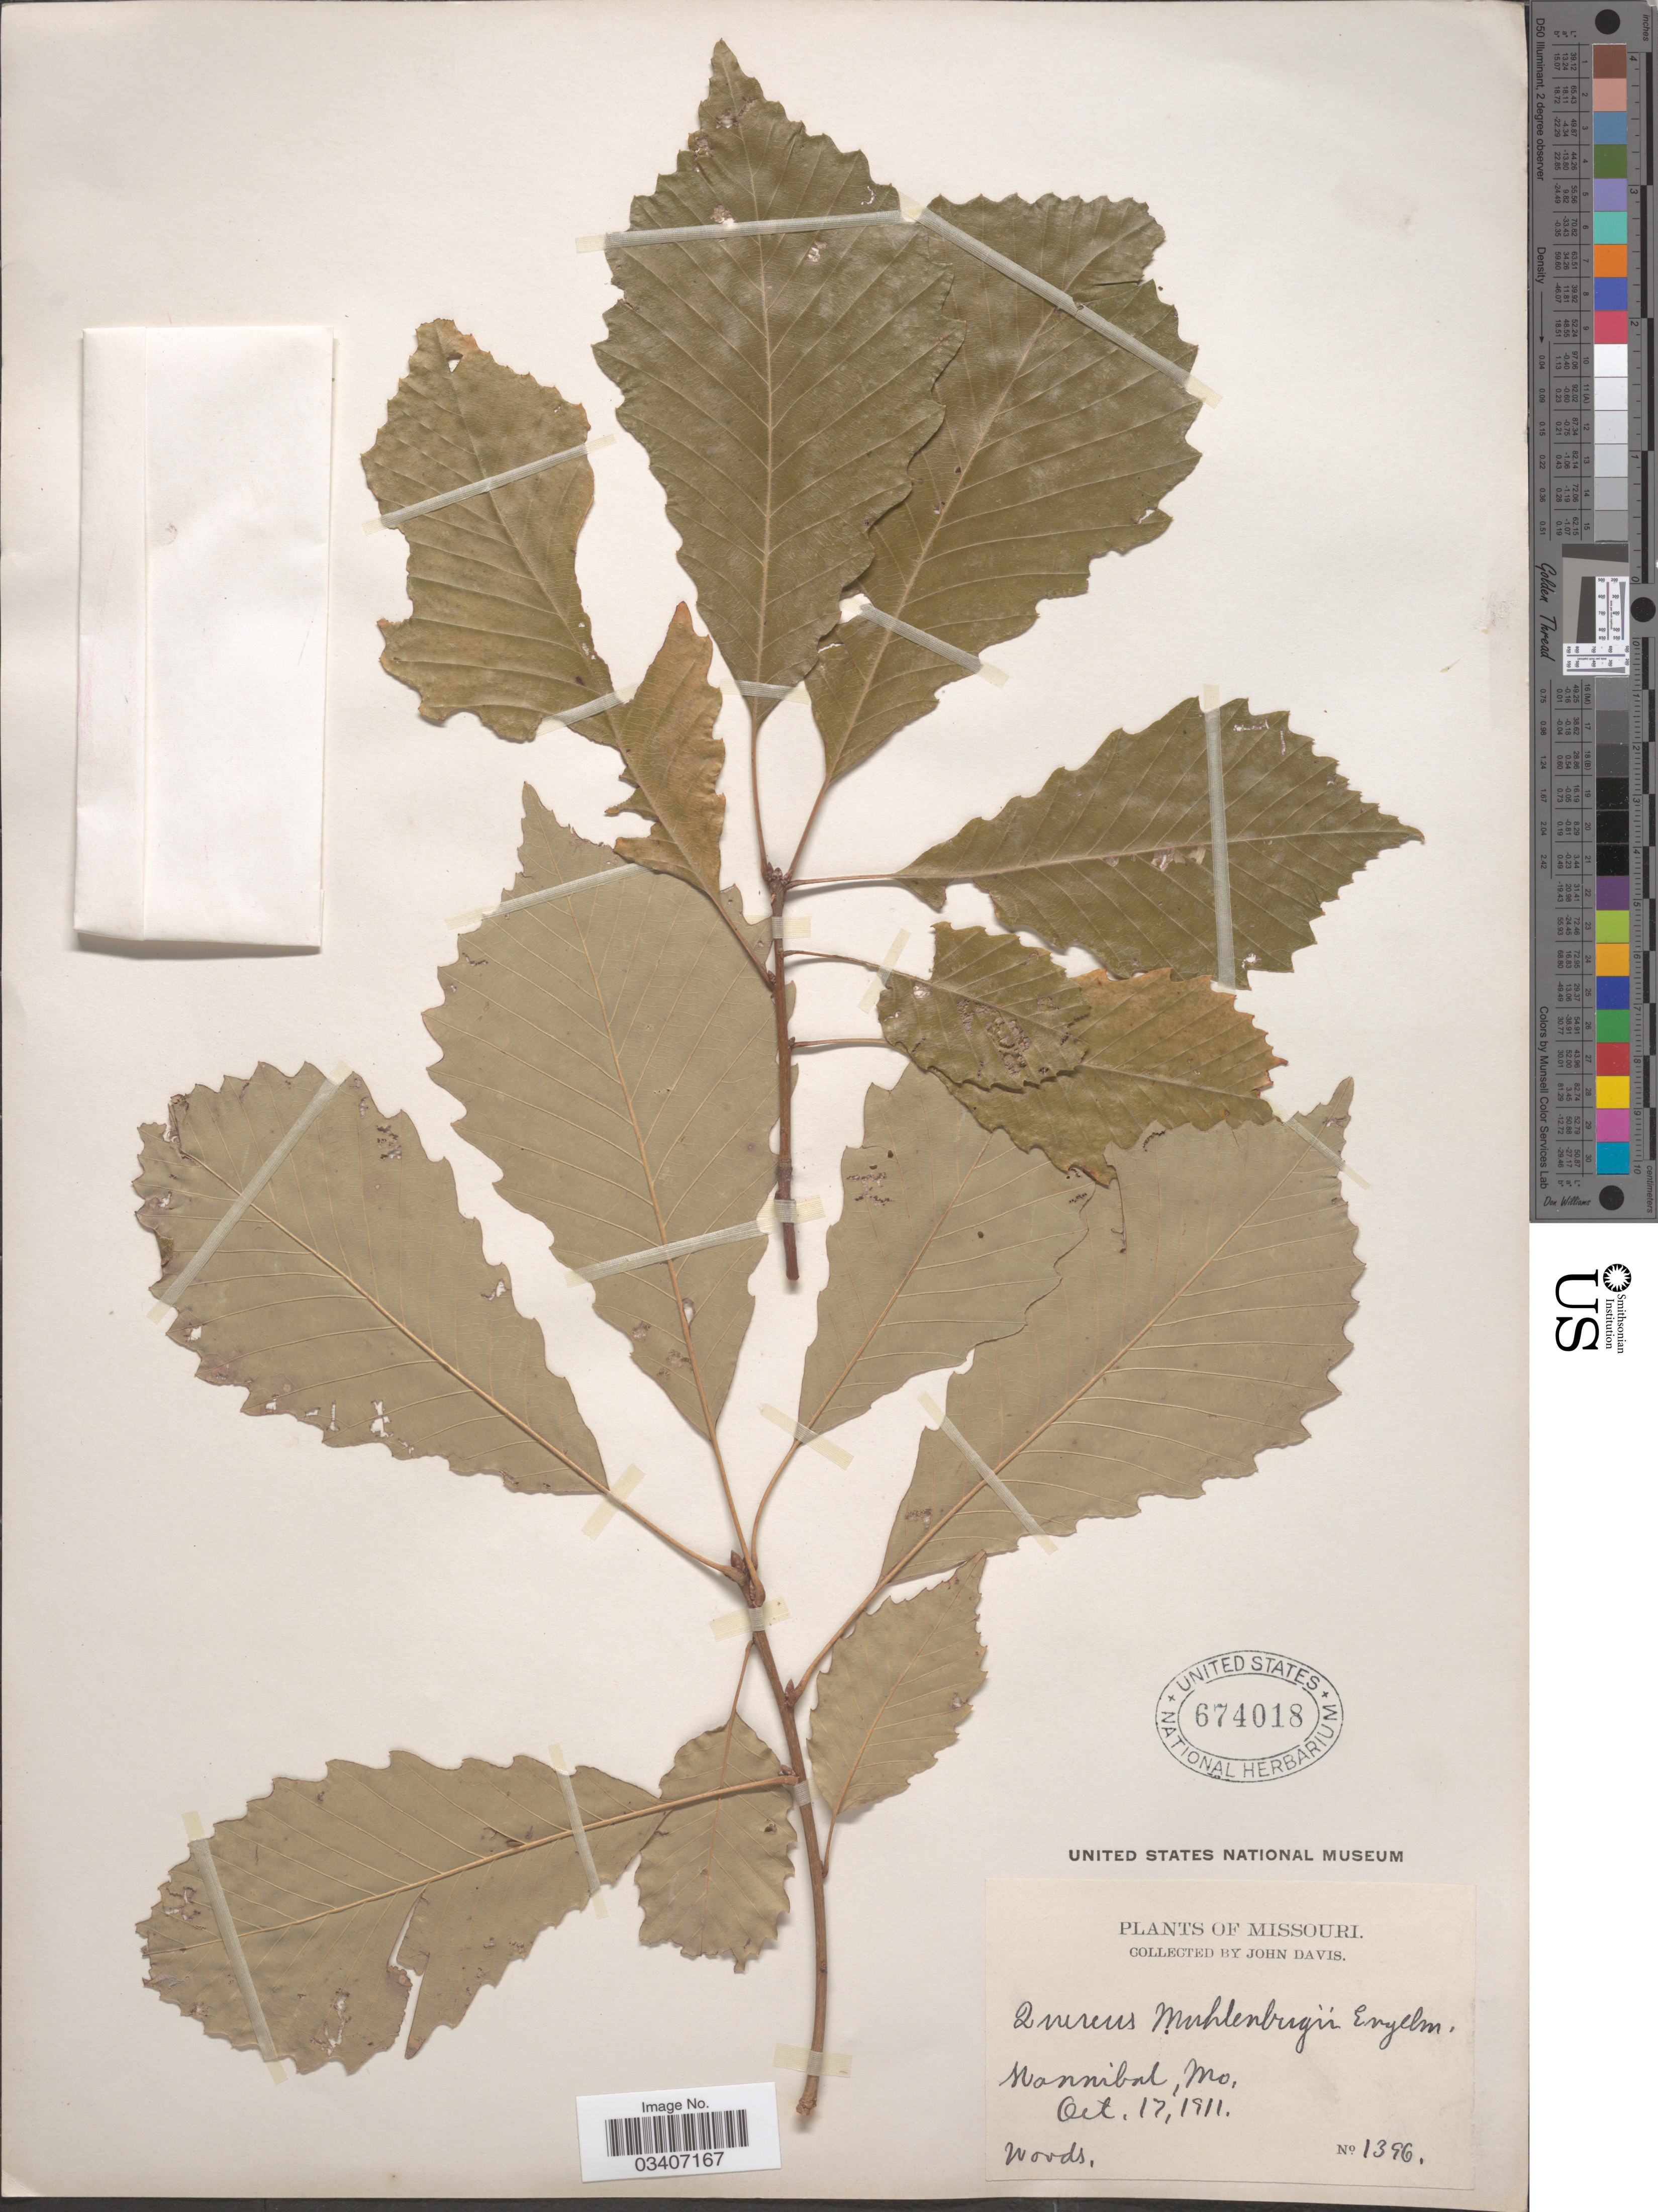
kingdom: Plantae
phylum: Tracheophyta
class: Magnoliopsida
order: Fagales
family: Fagaceae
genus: Quercus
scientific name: Quercus muehlenbergii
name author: Engelm.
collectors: J. Davis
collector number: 1396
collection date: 1911-10-17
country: United States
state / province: Missouri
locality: Hannibal.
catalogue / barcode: US 674018